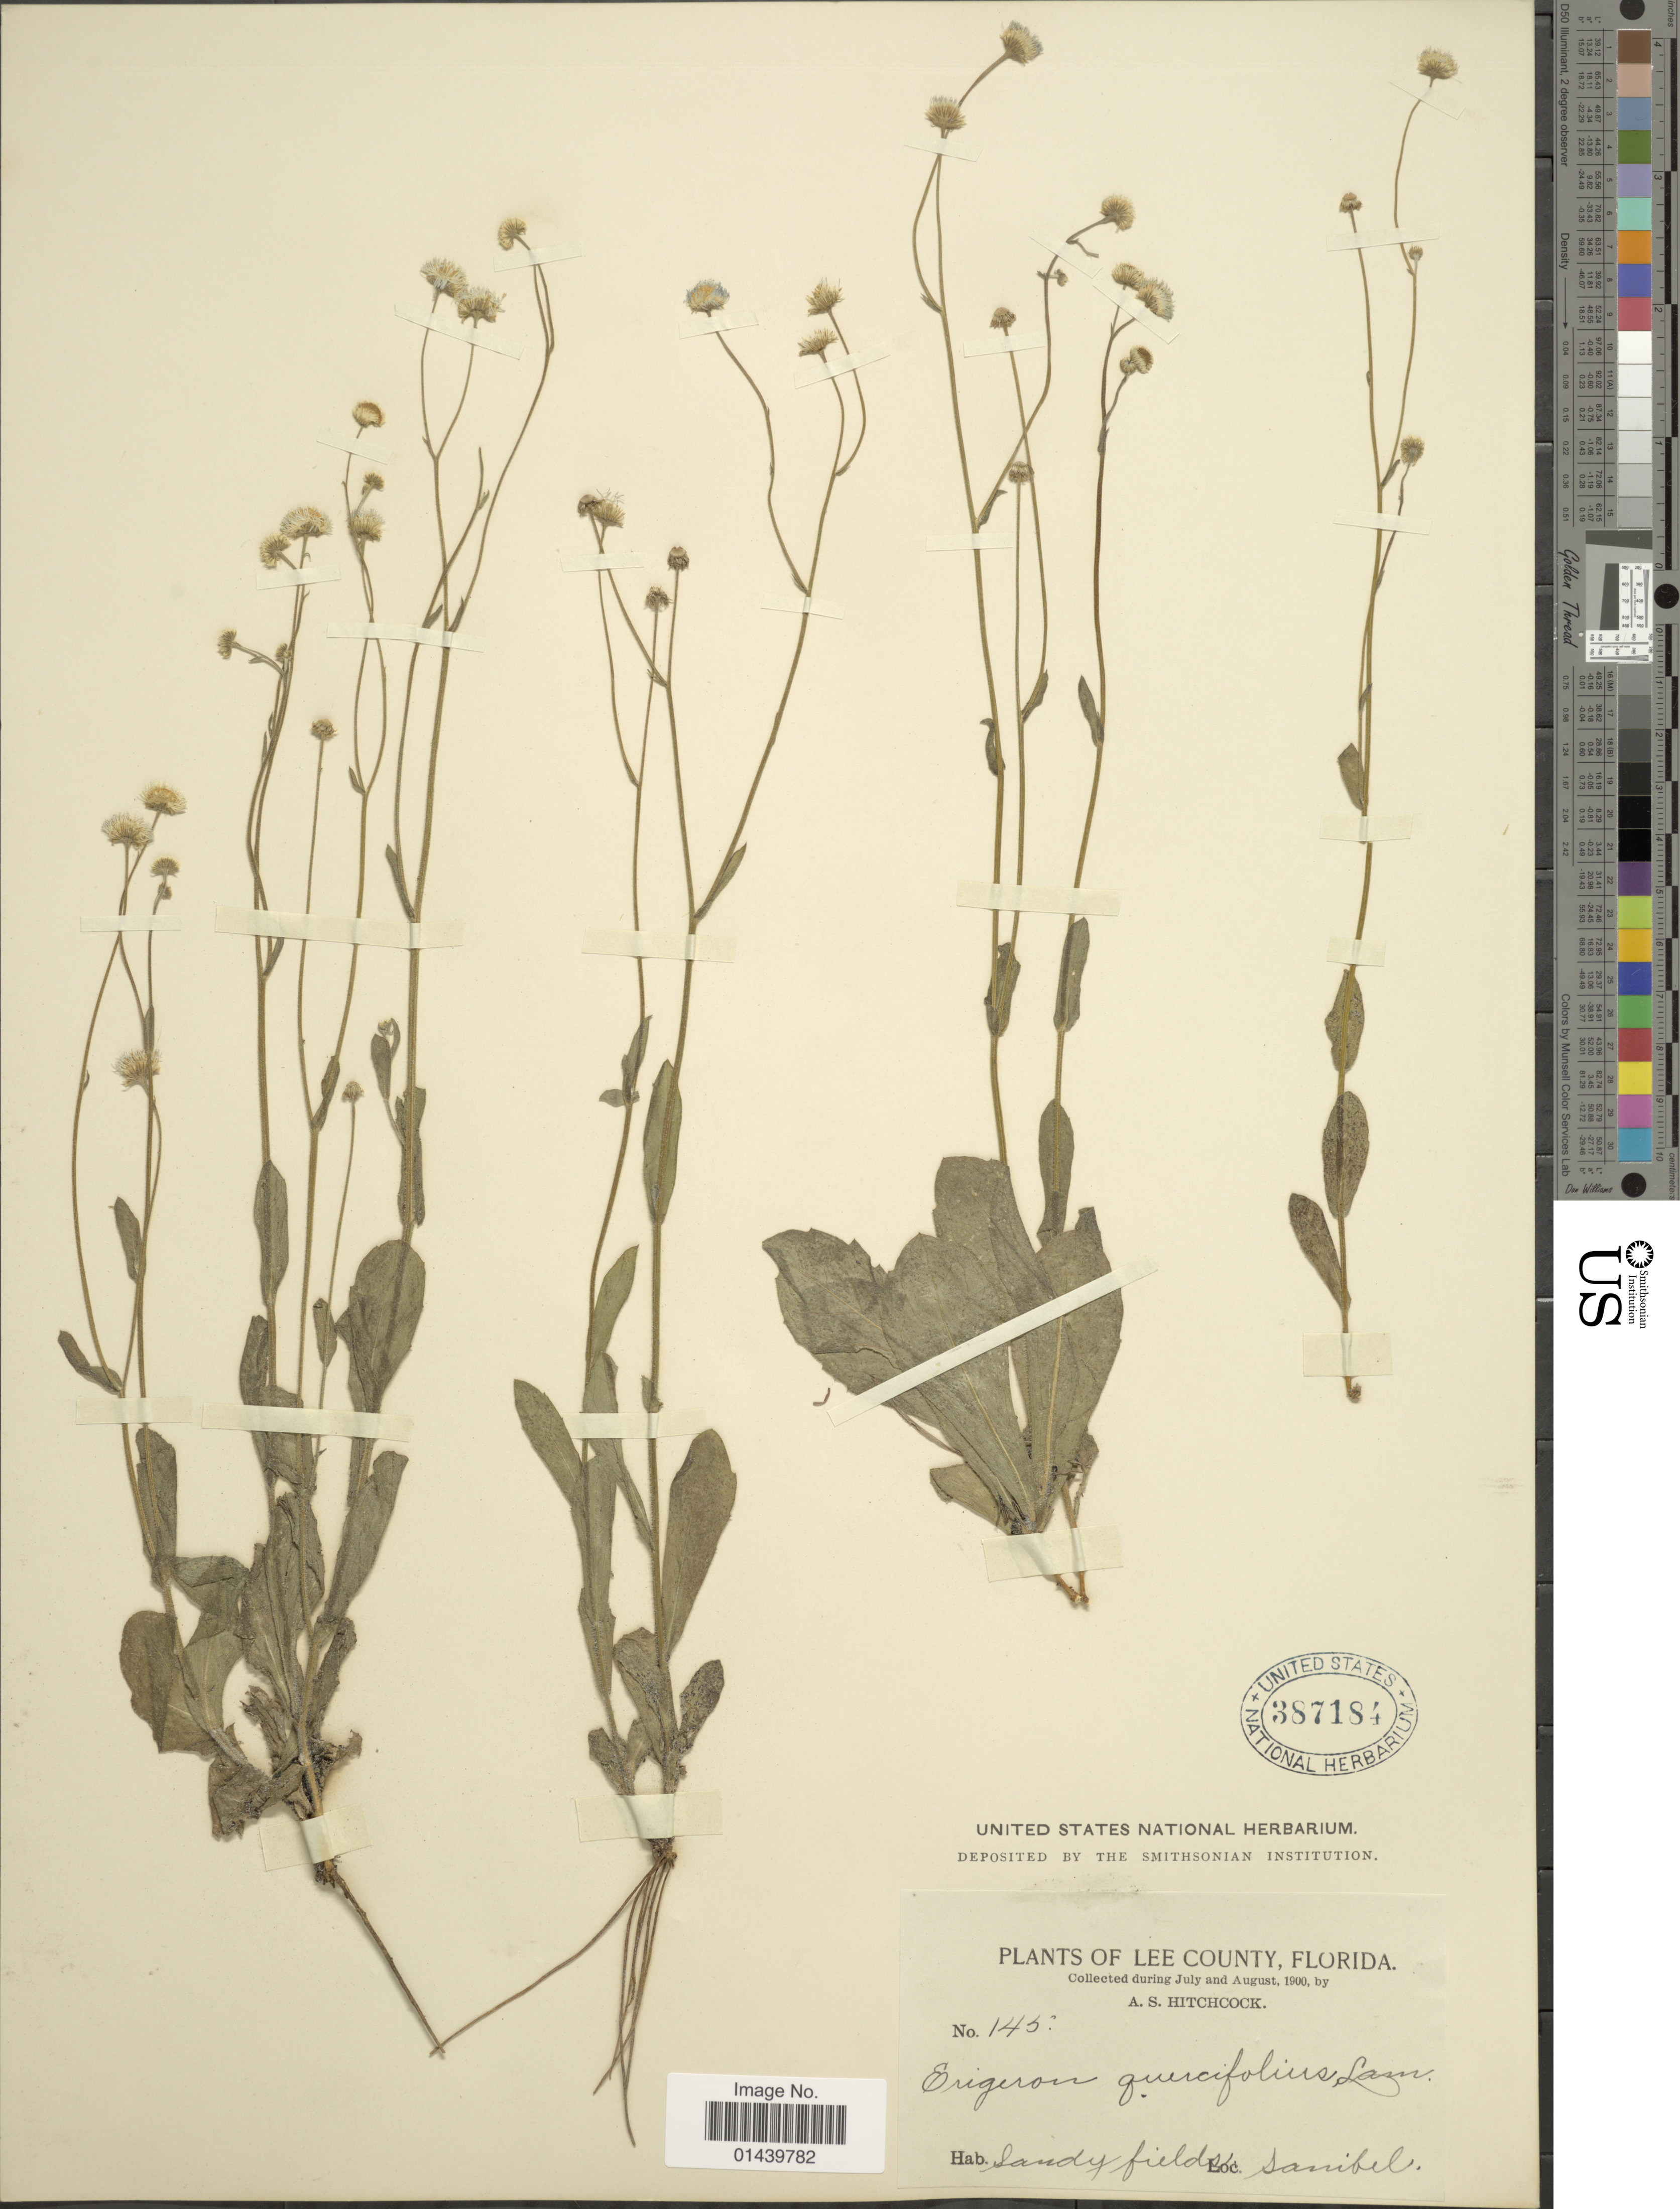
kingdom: Plantae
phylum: Tracheophyta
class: Magnoliopsida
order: Asterales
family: Asteraceae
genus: Erigeron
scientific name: Erigeron quercifolius Lam.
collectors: A. S. Hitchcock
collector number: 145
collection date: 1900-07/1900-08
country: United States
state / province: Florida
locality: Lee County. Sanibel.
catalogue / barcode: US 387184